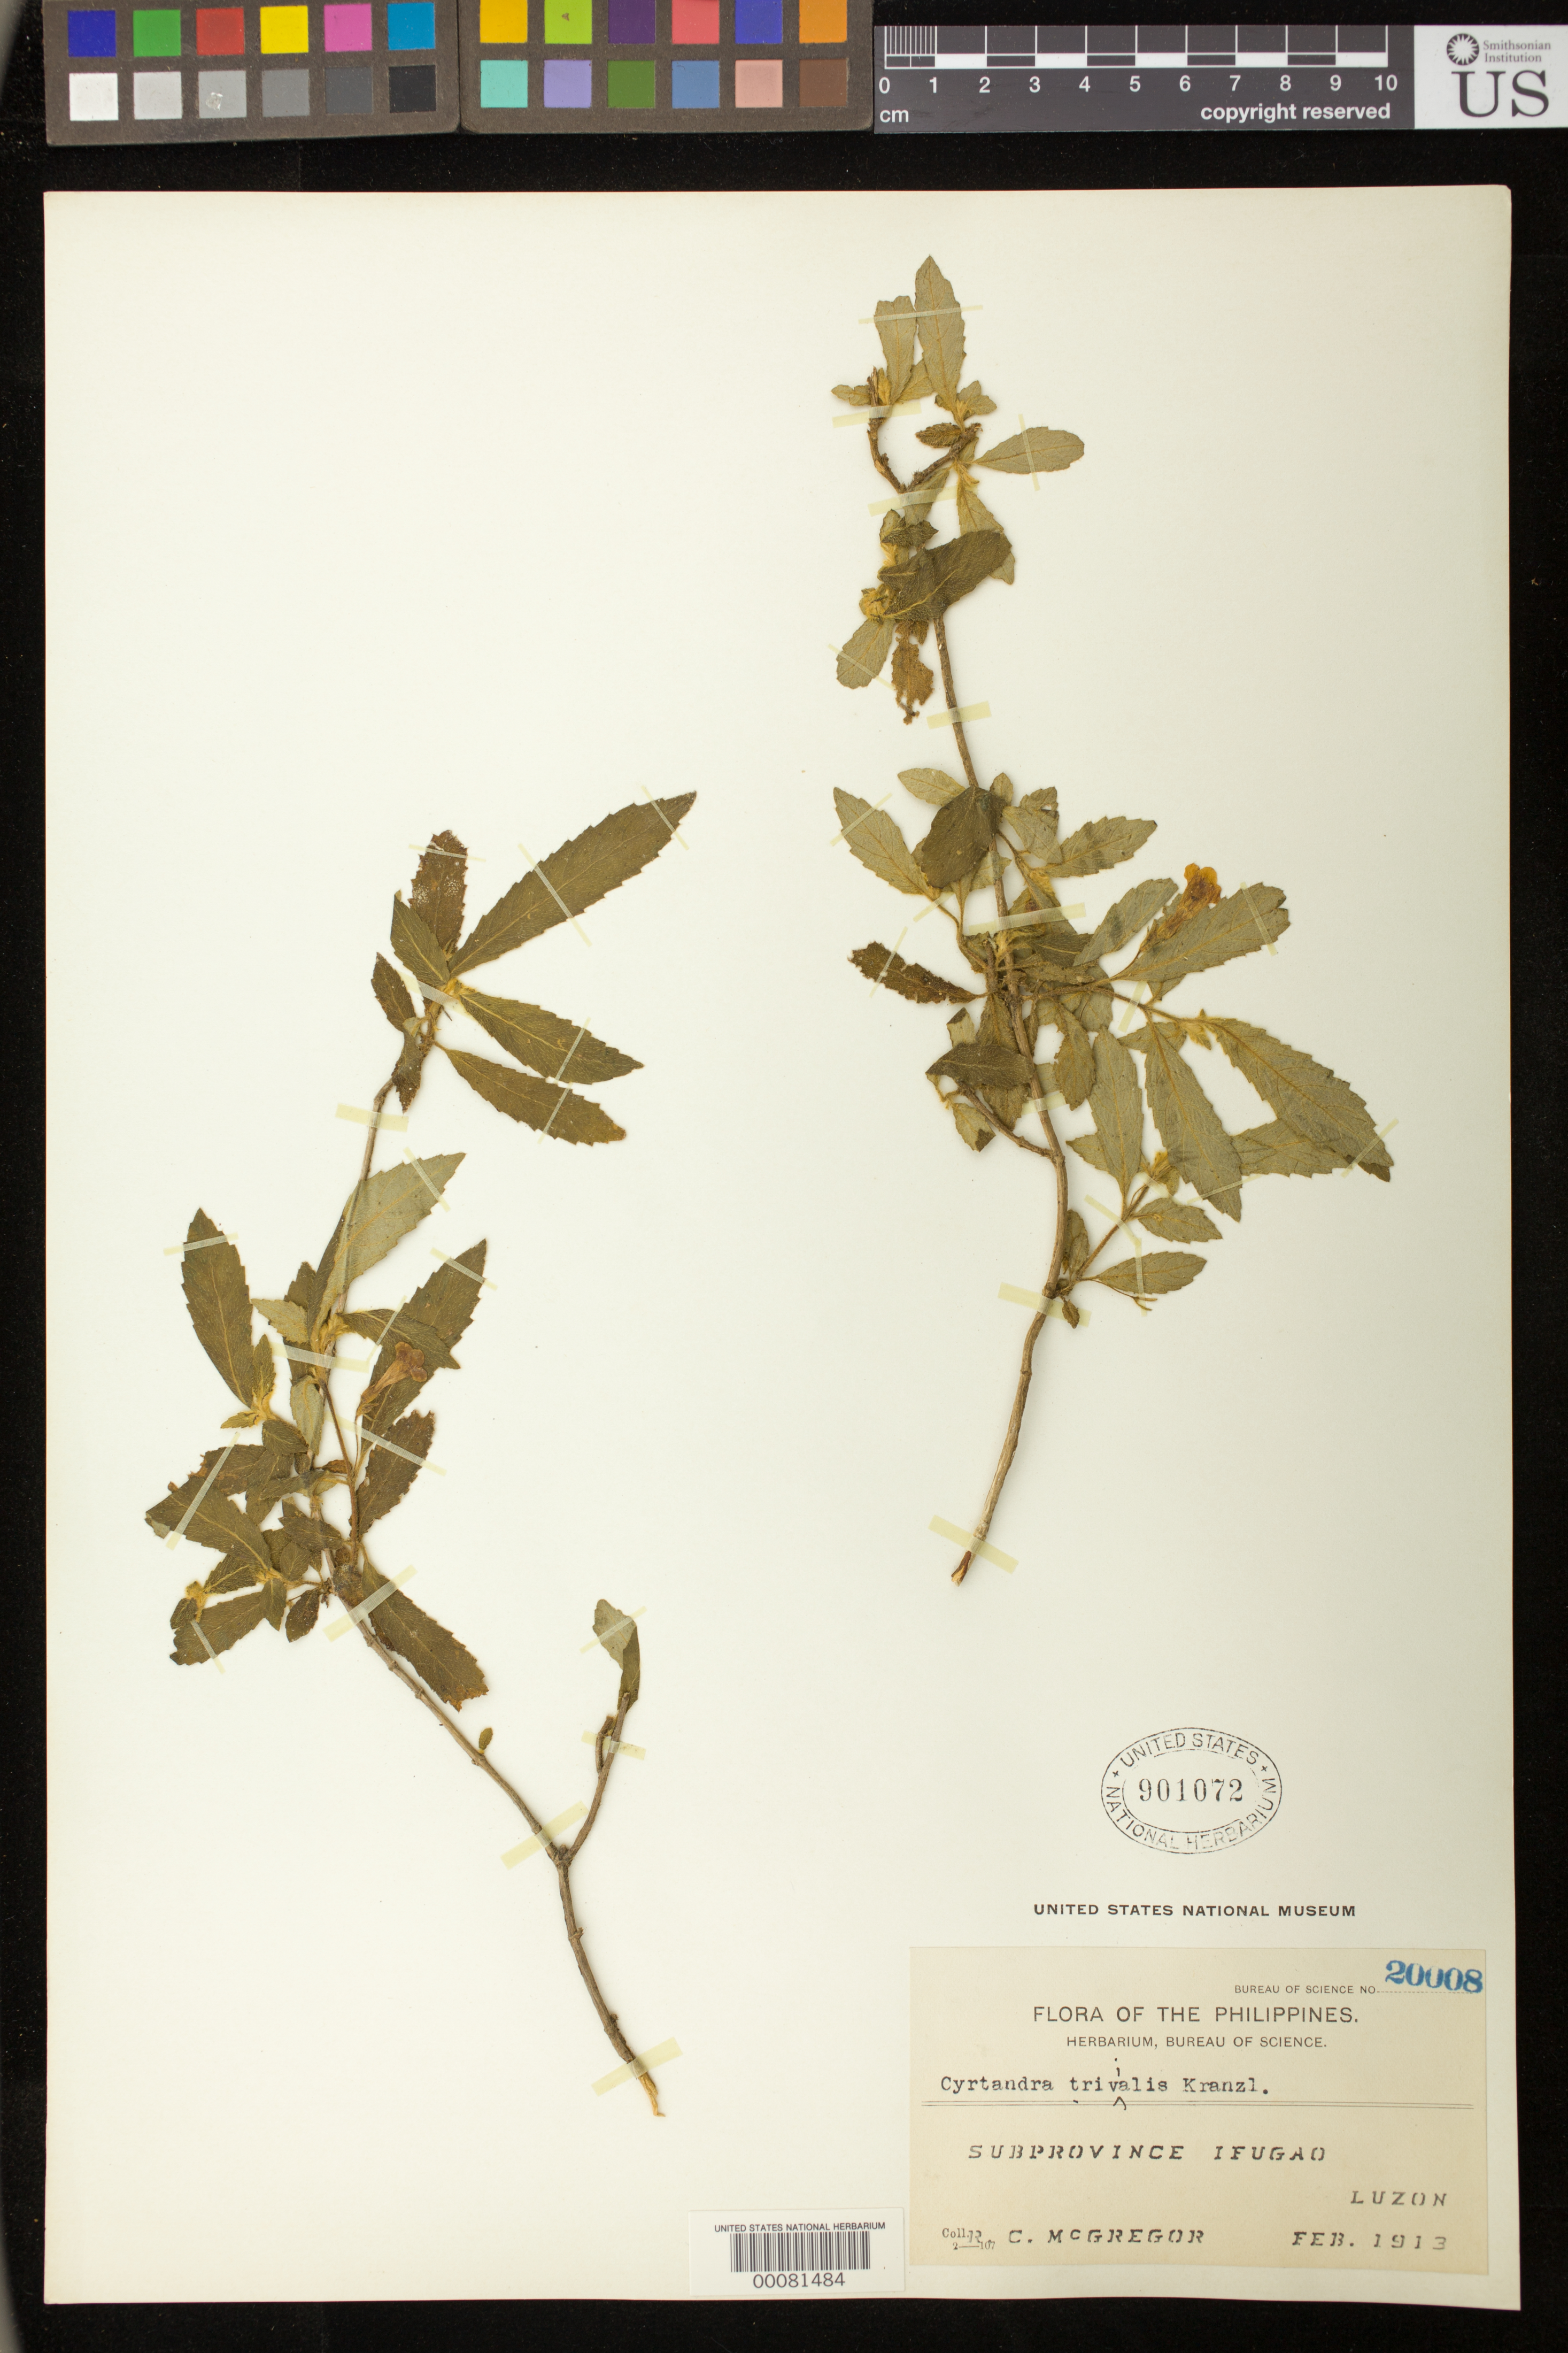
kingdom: Plantae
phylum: Tracheophyta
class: Magnoliopsida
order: Lamiales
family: Gesneriaceae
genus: Cyrtandra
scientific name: Cyrtandra trivialis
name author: Kraenzl.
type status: Isoneotype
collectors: R. C. McGregor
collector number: Bur. Sci. 20008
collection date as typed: Feb 1913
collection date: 1913-02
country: Philippines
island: Luzon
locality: Ifugao, Subprovince ifugao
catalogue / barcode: US 901072